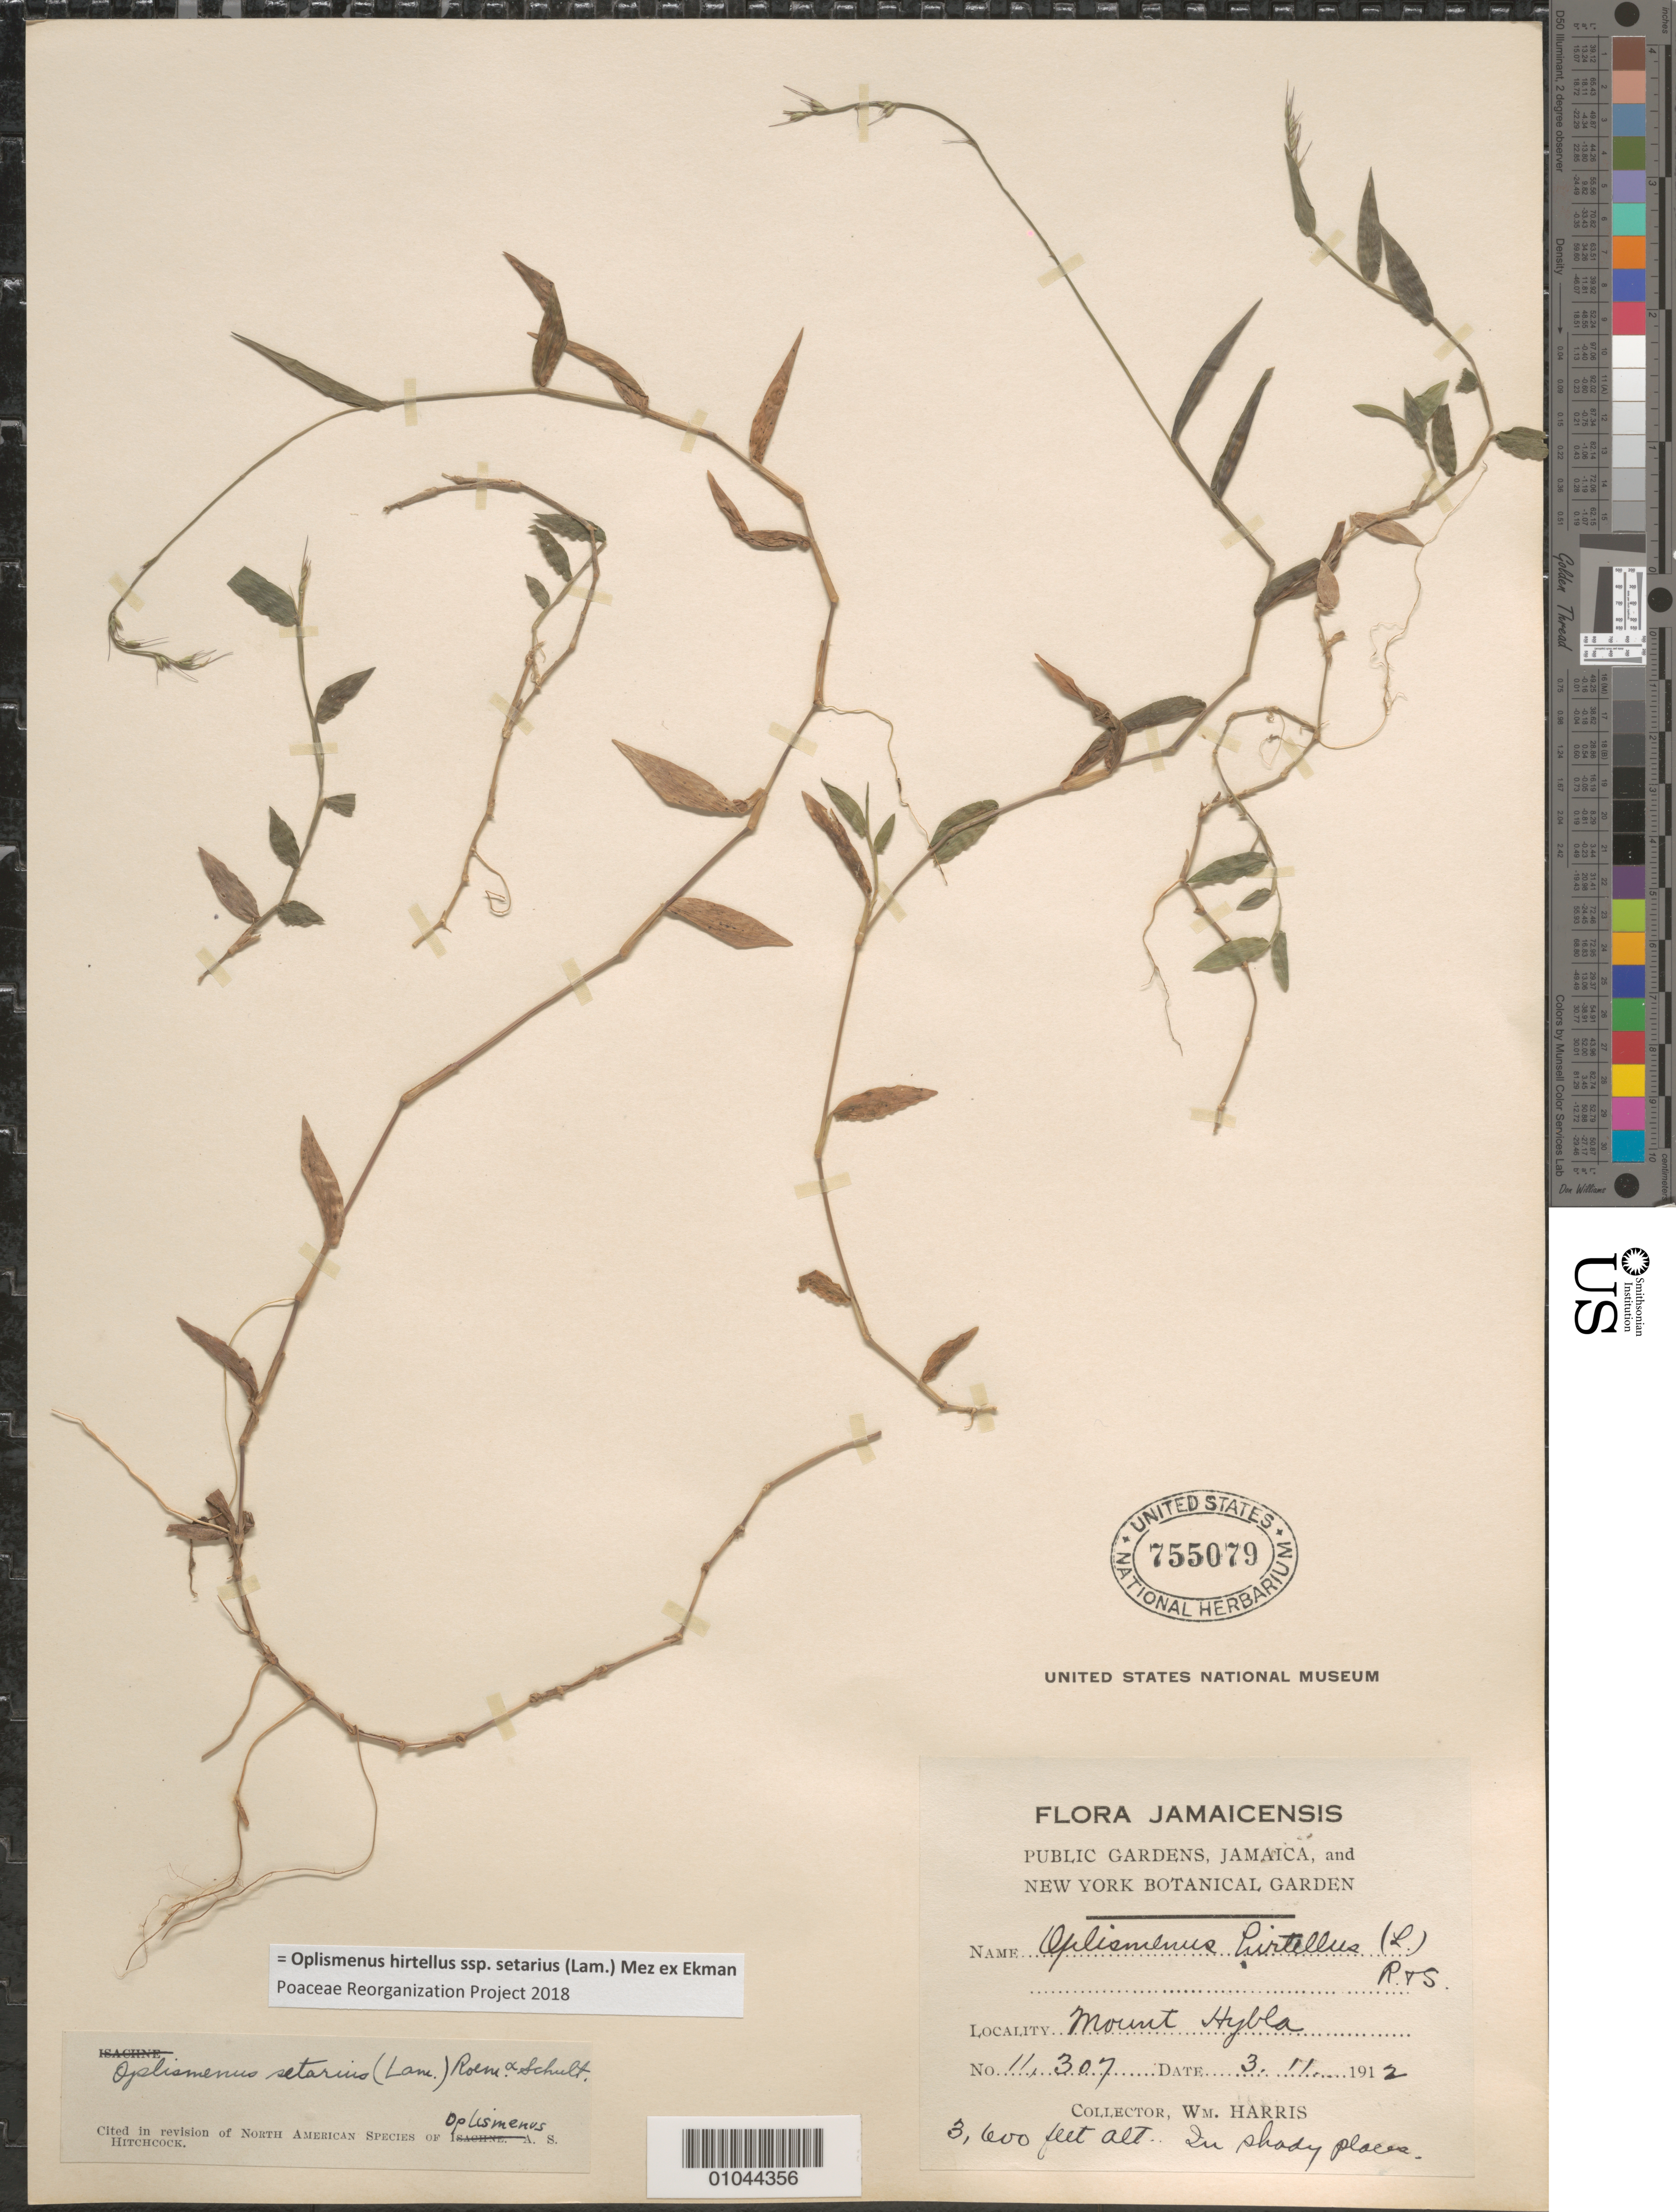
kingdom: Plantae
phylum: Tracheophyta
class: Liliopsida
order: Poales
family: Poaceae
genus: Oplismenus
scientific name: Oplismenus hirtellus subsp. setarius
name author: (Lam.) Mez ex Ekman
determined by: Poaceae Reorganization Project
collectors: W. Harris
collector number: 11307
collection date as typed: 03 Nov 1912 or 11 Mar 1912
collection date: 1912-03-11 or 1912-11-03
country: Jamaica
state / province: St. George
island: Jamaica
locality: Mount Hybla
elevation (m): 1097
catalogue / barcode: US 755079